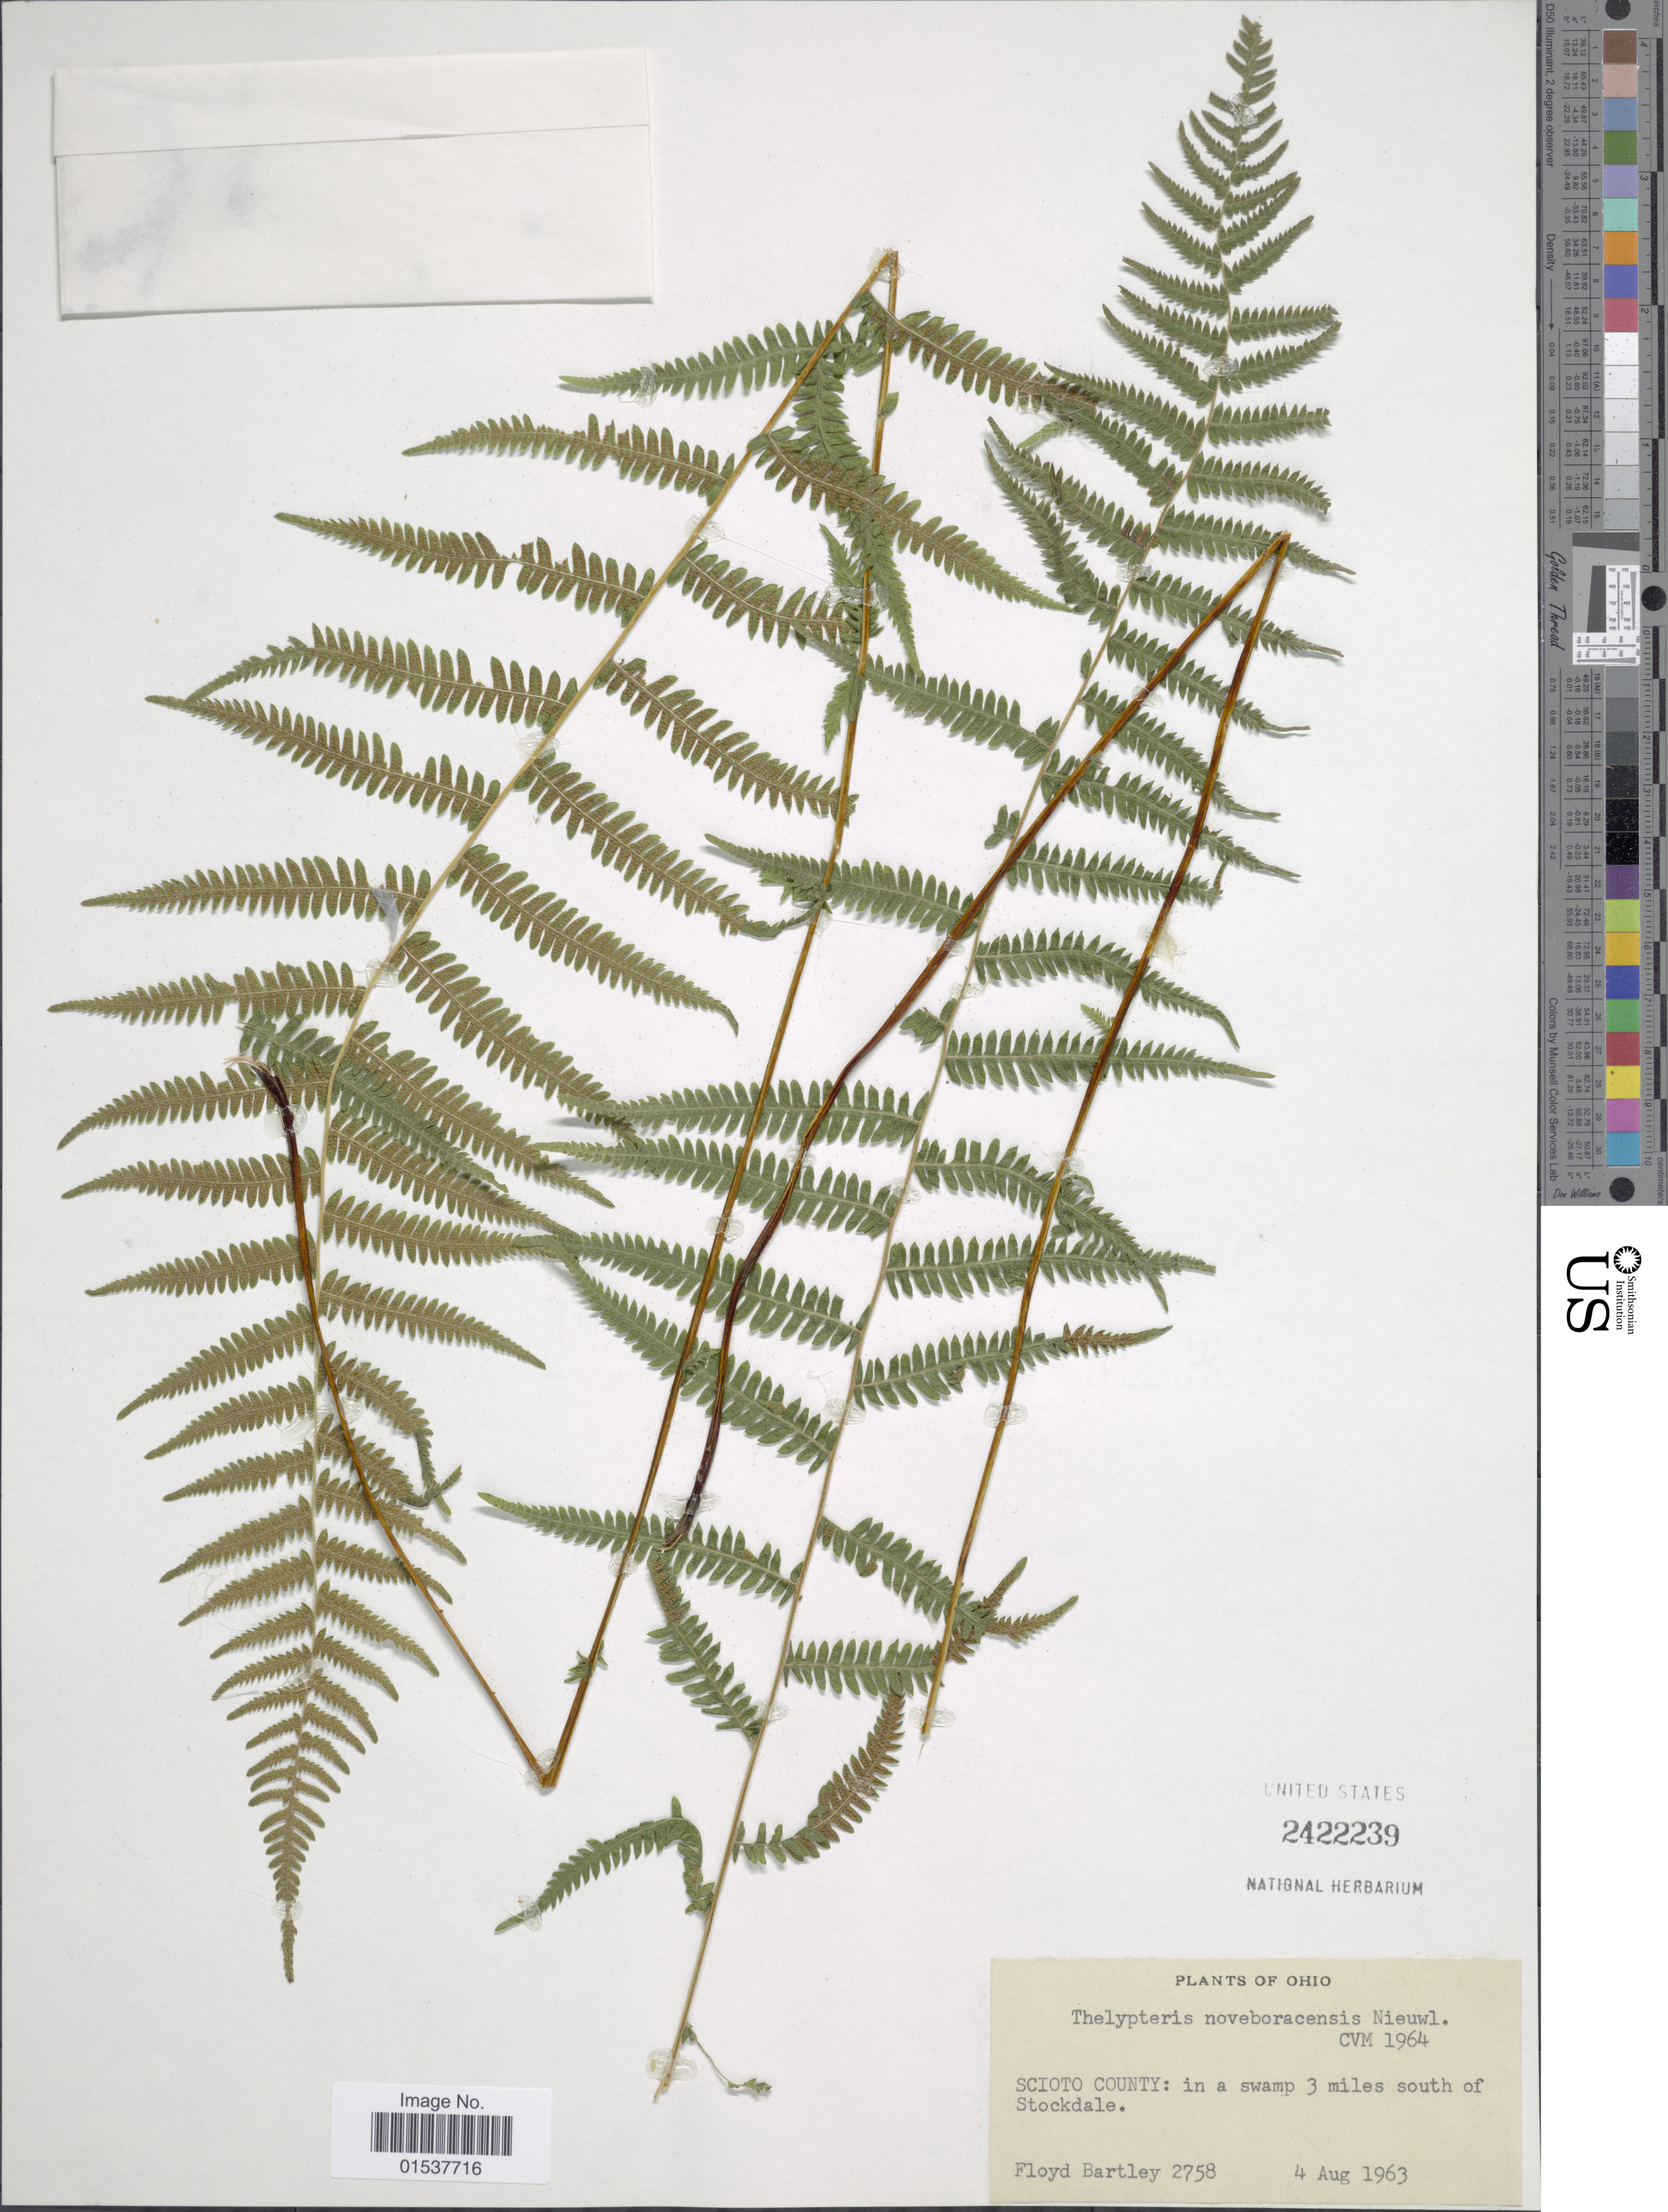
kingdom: Plantae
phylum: Tracheophyta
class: Polypodiopsida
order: Polypodiales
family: Thelypteridaceae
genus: Parathelypteris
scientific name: Parathelypteris noveboracensis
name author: (L.) Ching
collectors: F. Bartley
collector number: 2758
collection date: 1963-08-04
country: United States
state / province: Ohio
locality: Scotio County: in a swamp3 miles south of Stockdale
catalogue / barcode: US 2422239